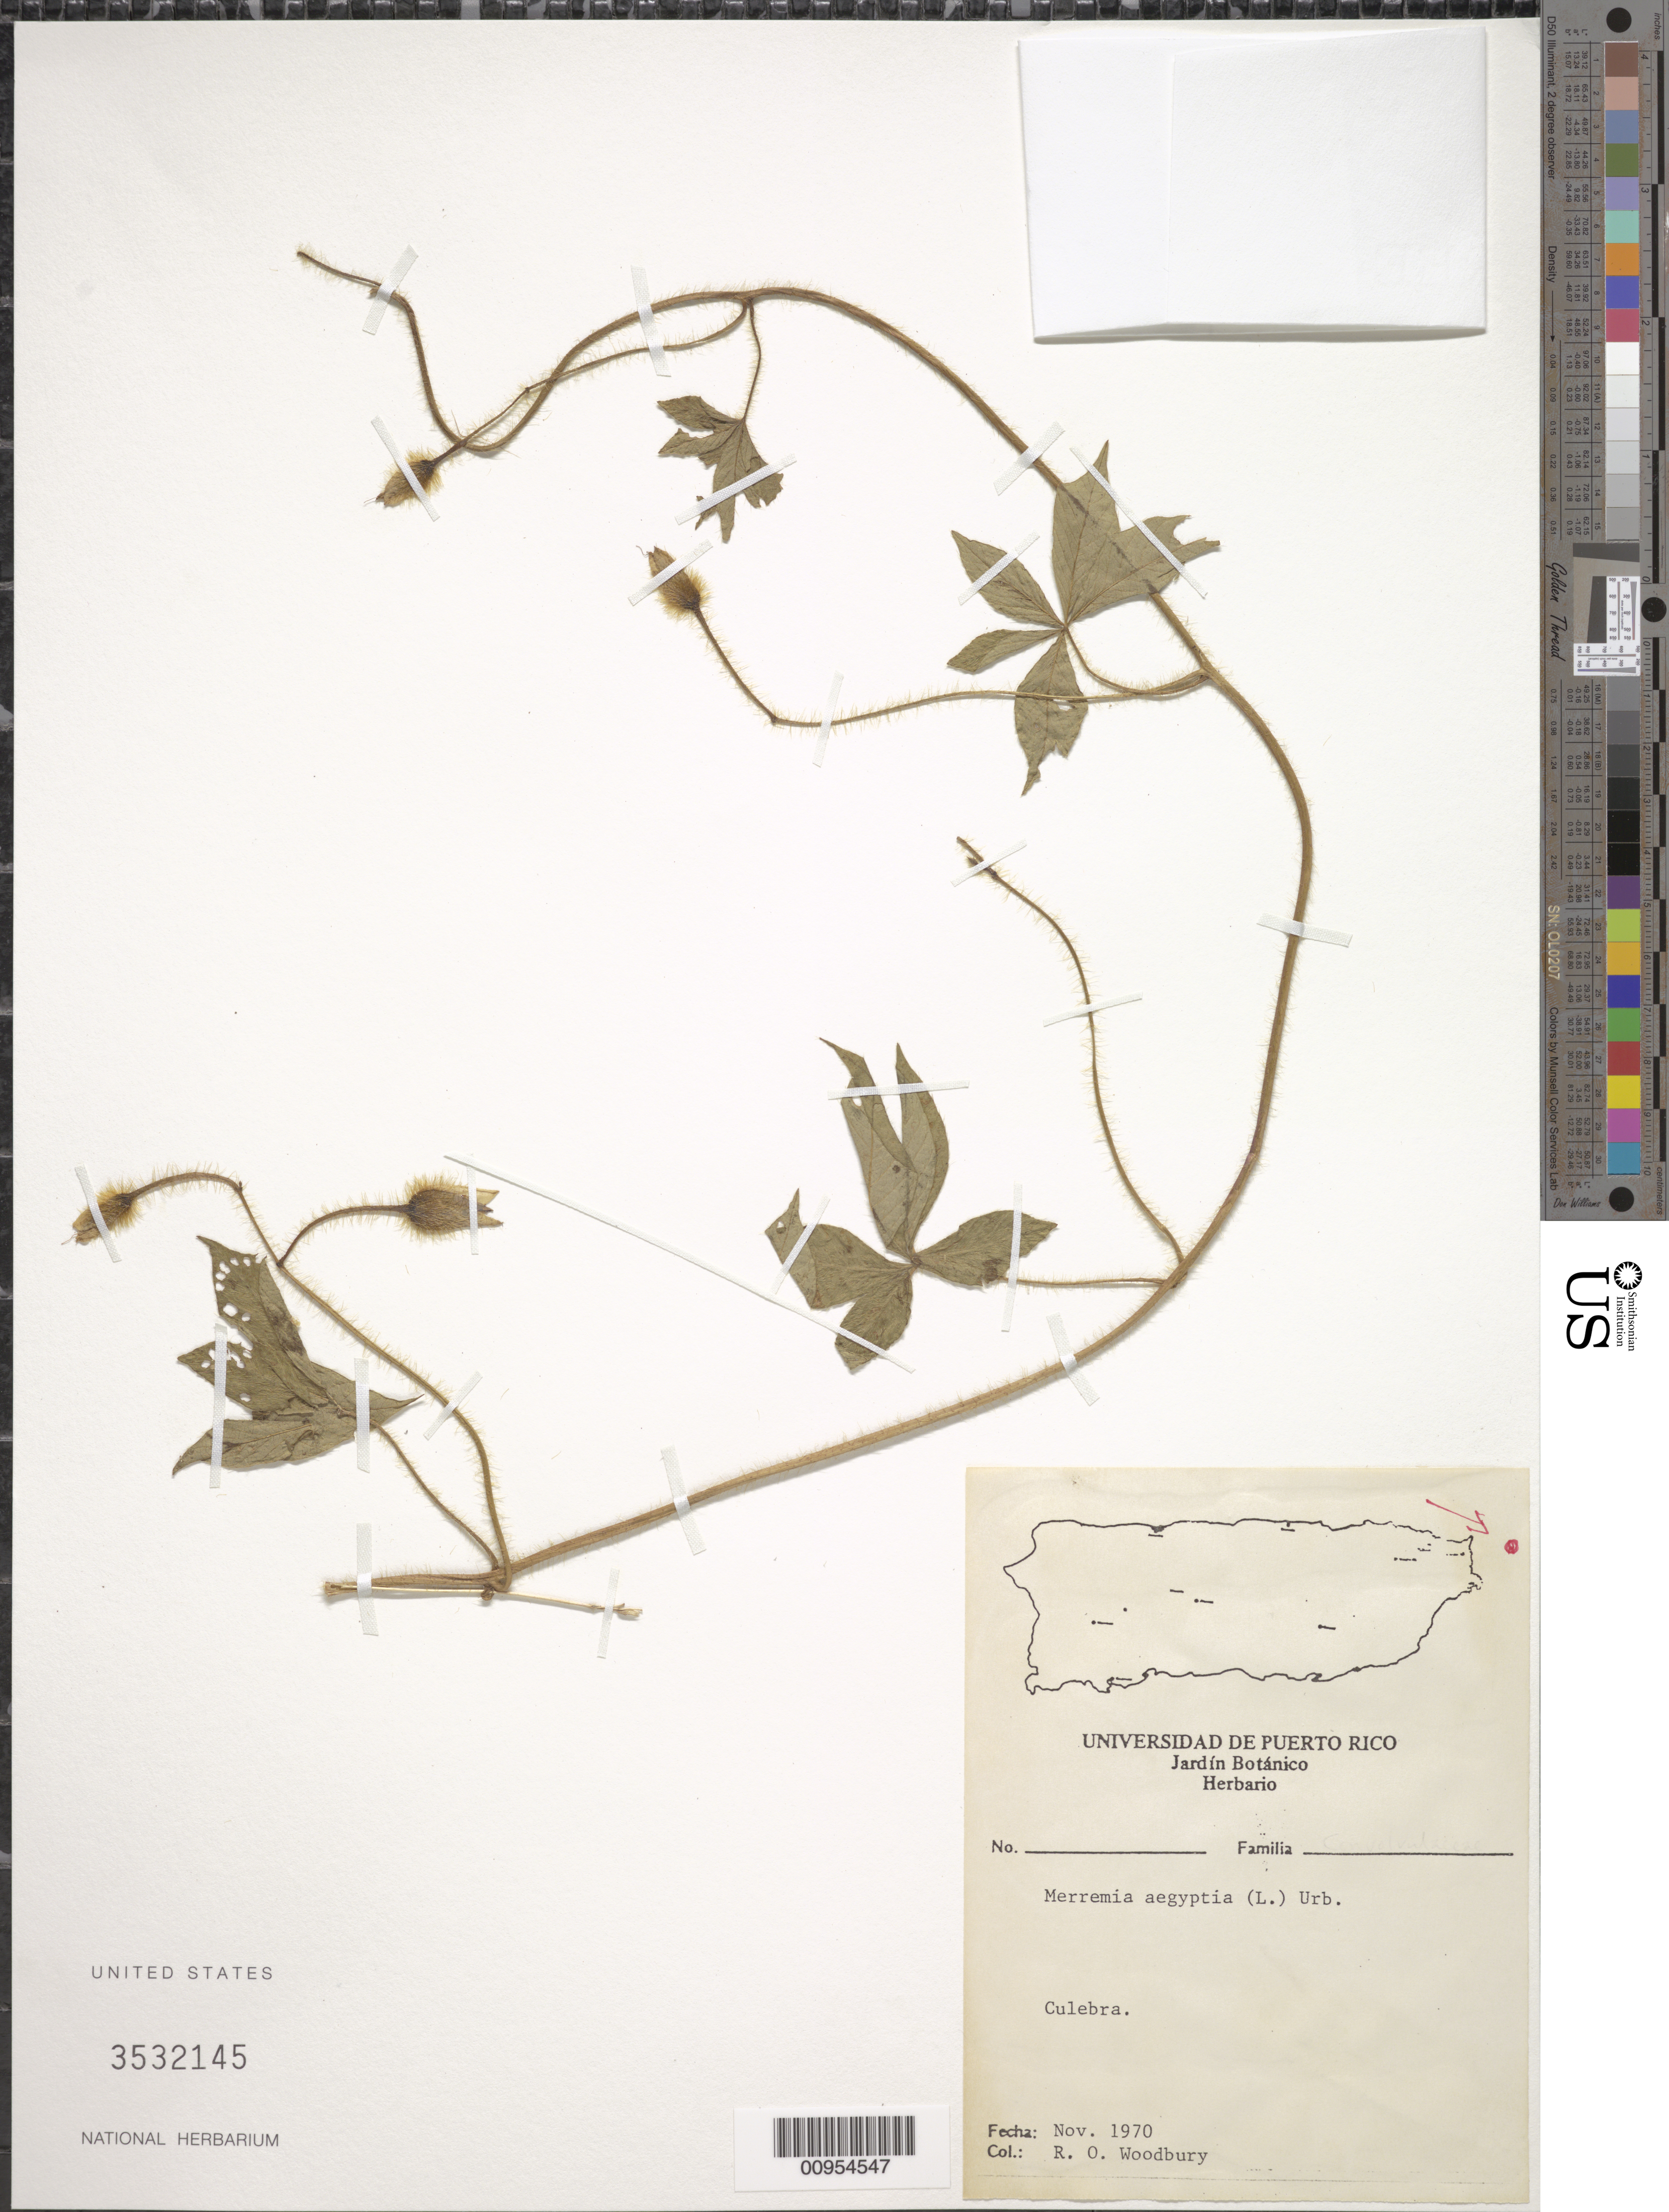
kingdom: Plantae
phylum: Tracheophyta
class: Magnoliopsida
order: Solanales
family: Convolvulaceae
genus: Distimake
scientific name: Distimake aegyptius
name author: (L.) A. R. Simões & Staples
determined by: Strong, Mark T., (BOT), Smithsonian Institution - National Museum of Natural History (UNITED STATES)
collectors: R. O. Woodbury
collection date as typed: Nov 1970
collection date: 1970-11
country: Puerto Rico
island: Culebra Island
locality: Culebra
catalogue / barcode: US 3532145